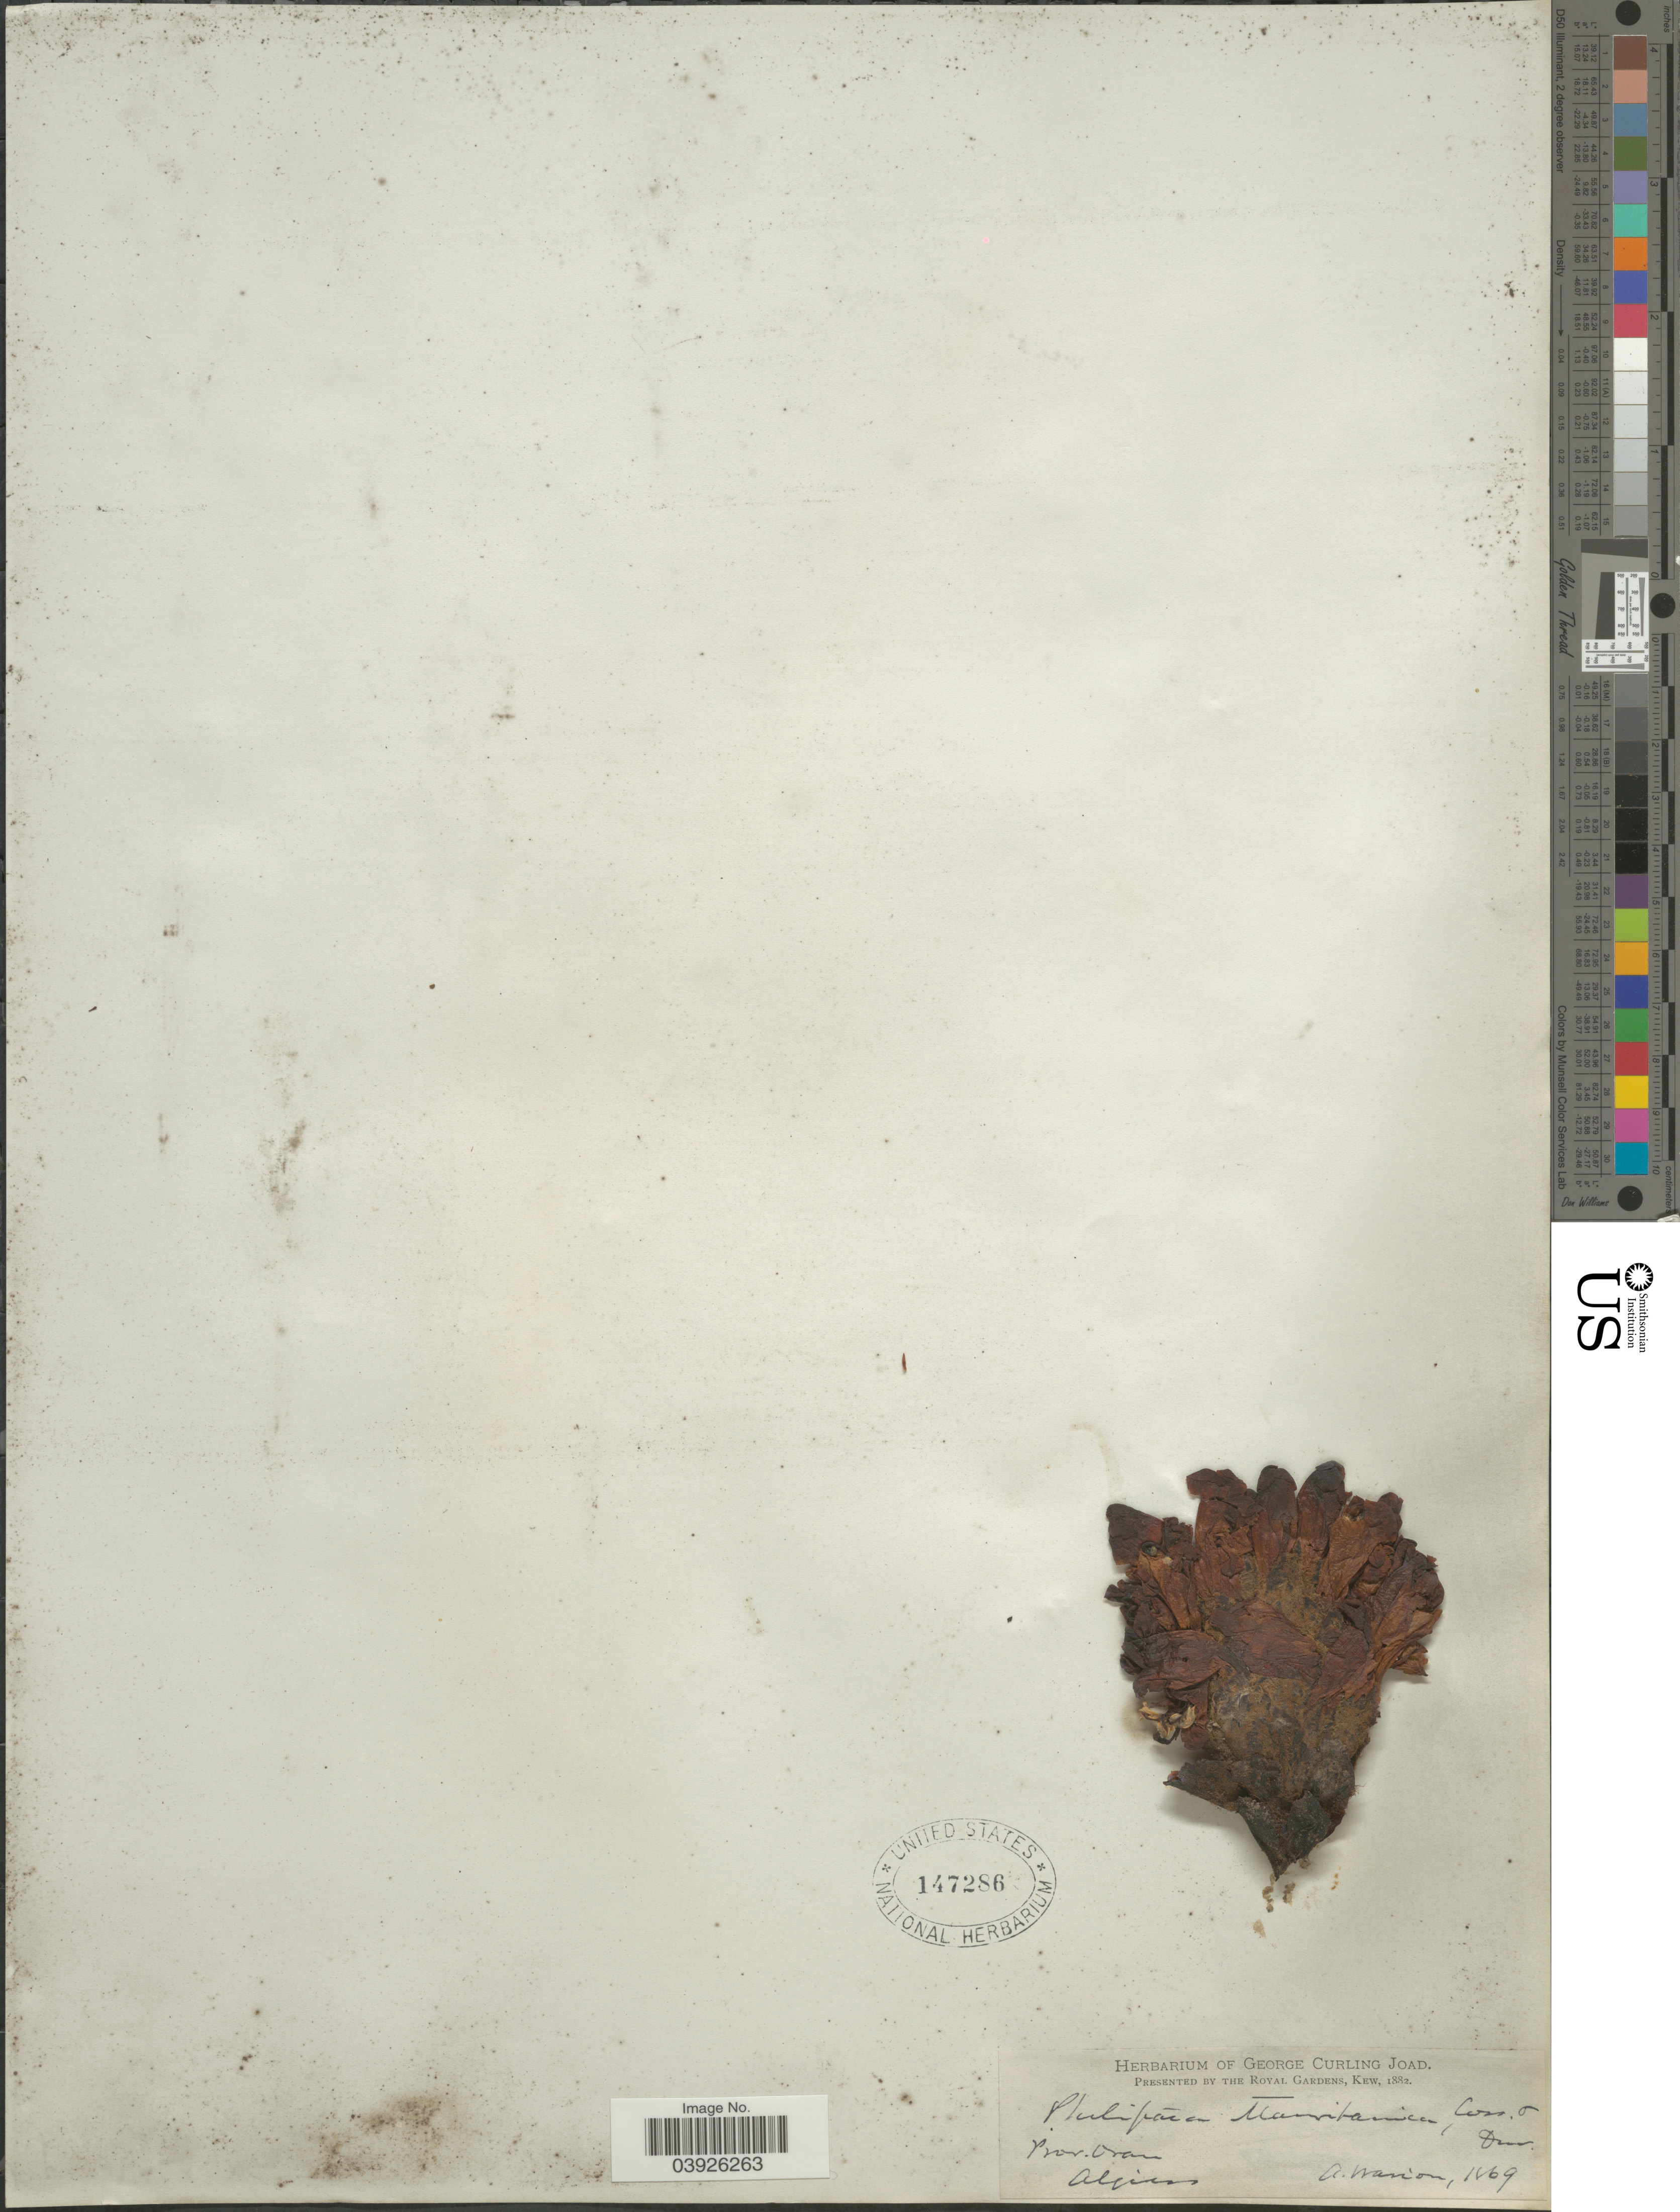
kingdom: Plantae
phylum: Tracheophyta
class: Magnoliopsida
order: Lamiales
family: Orobanchaceae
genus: Cistanche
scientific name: Cistanche mauritanica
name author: (Coss. & Durieu) Beck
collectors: A. Warion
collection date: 1869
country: Algeria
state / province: Oran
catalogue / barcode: US 147286